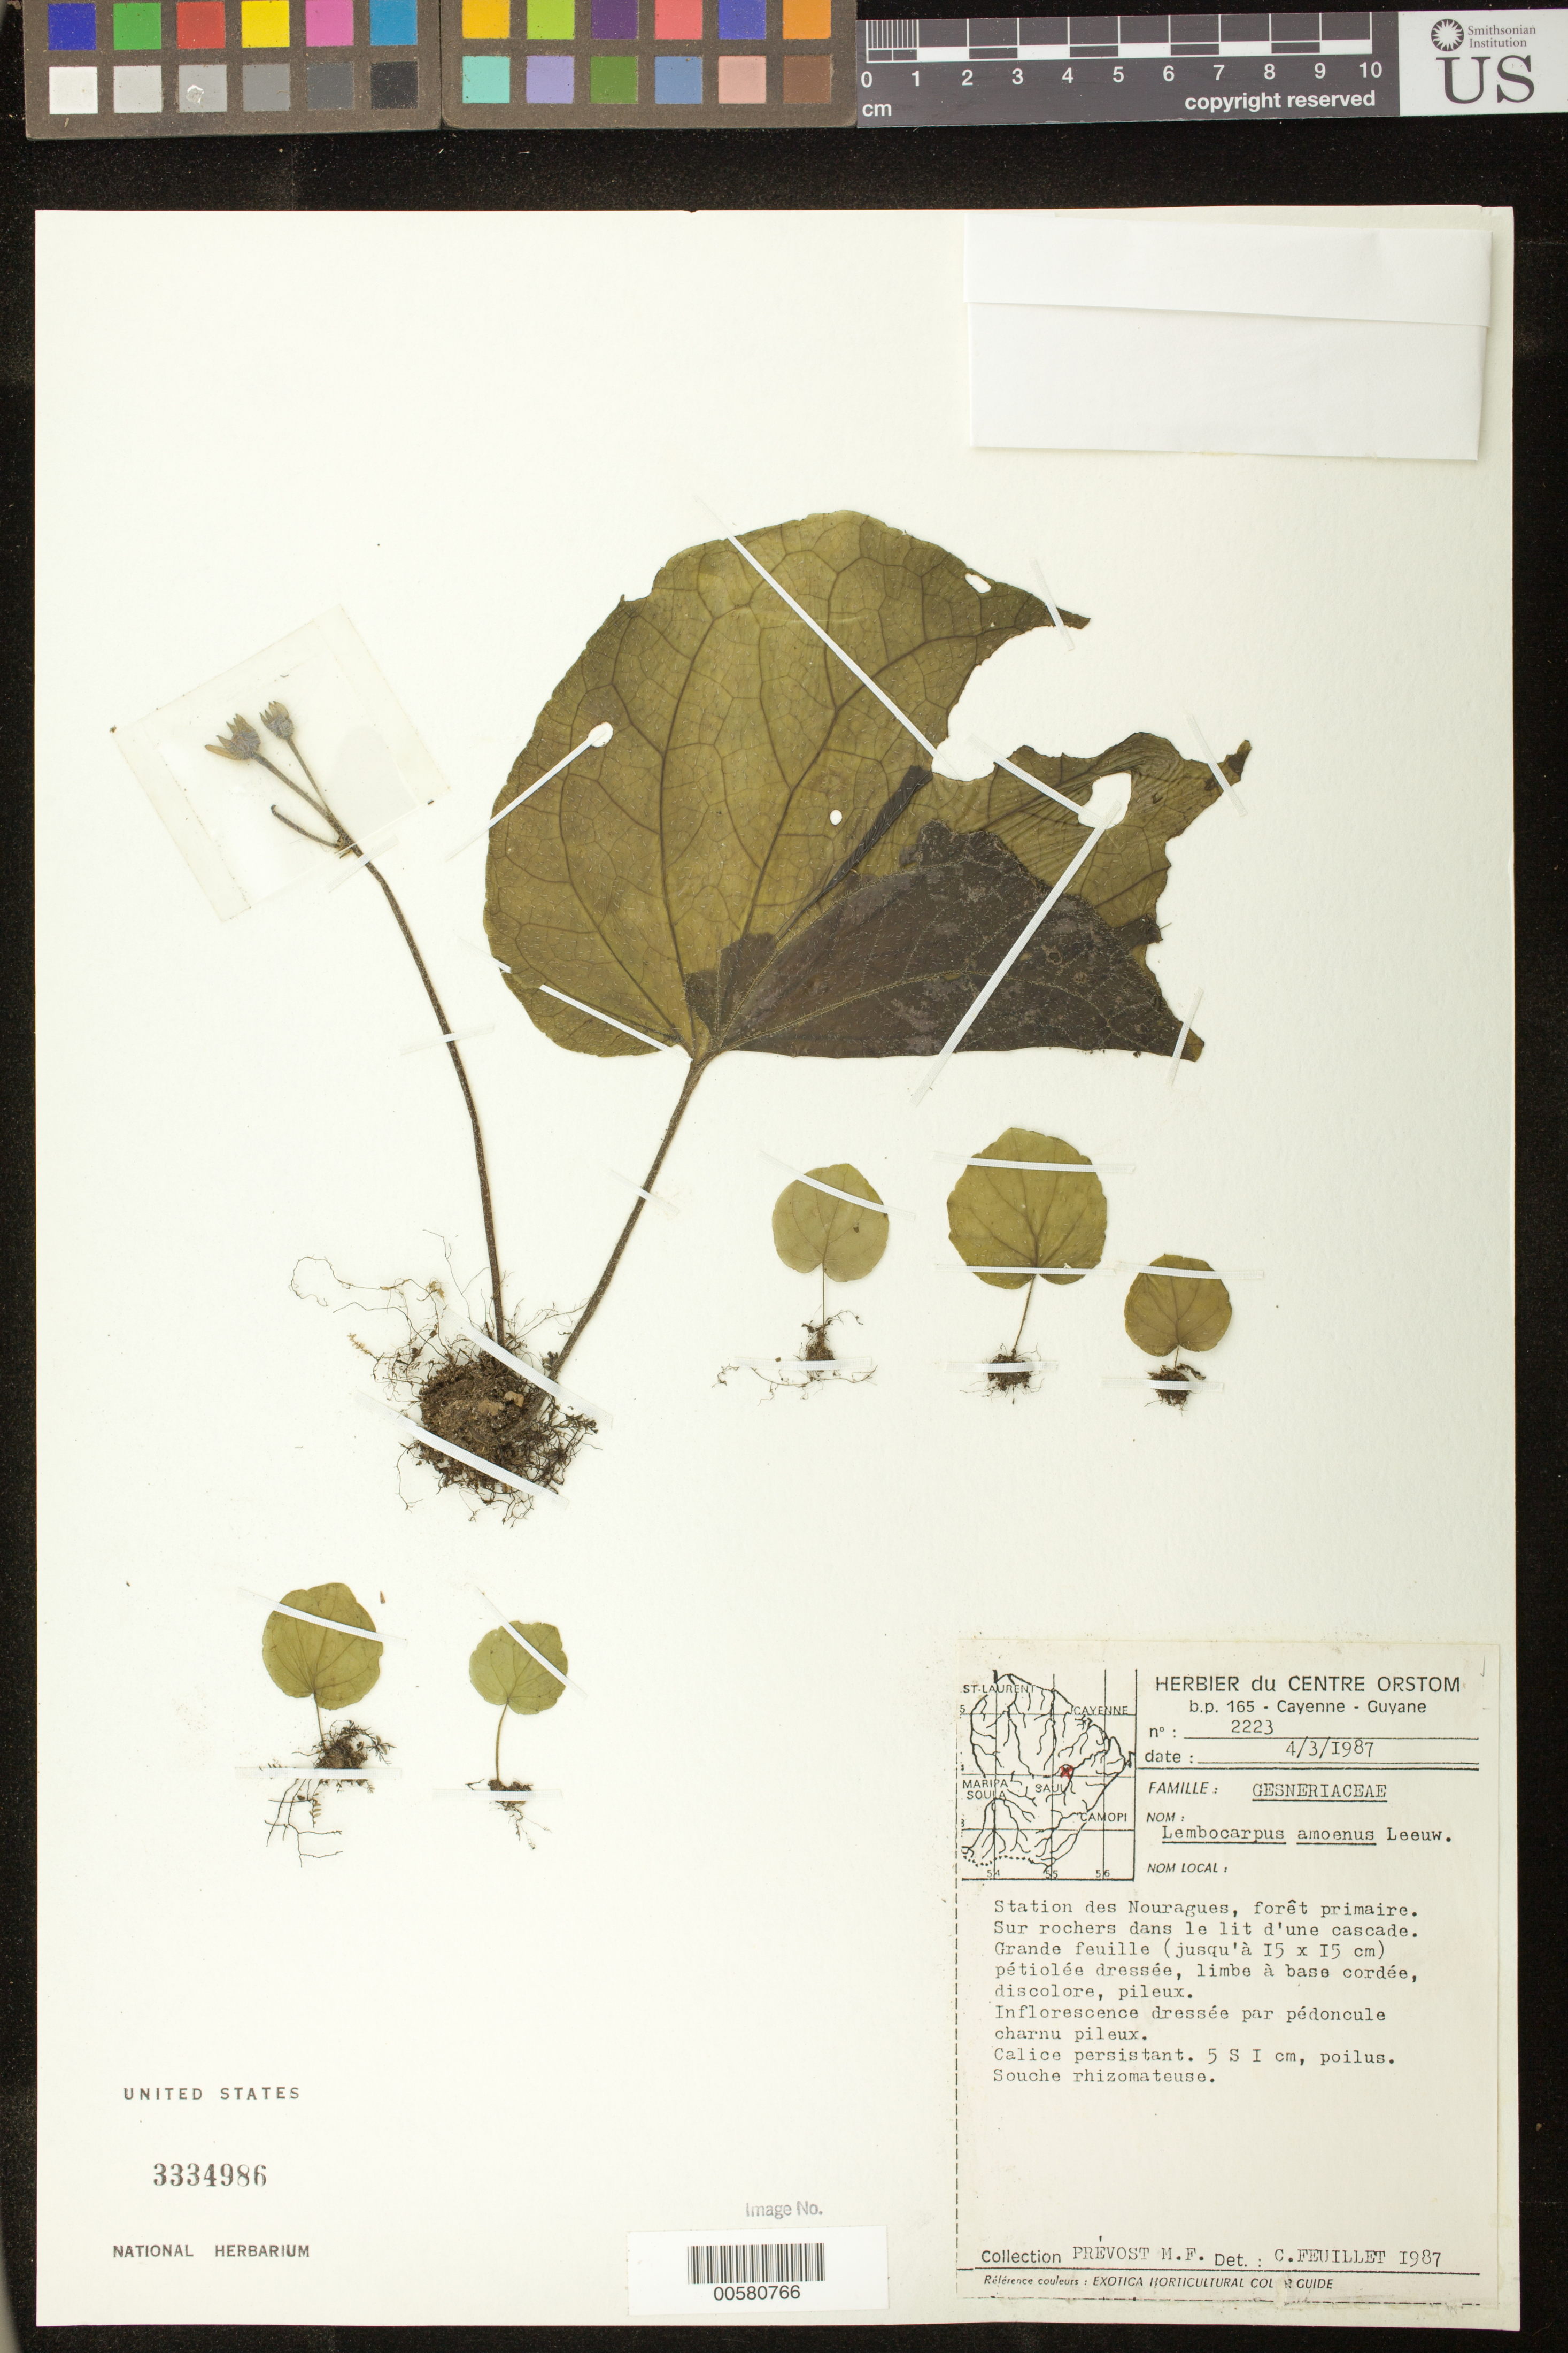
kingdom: Plantae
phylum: Tracheophyta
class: Magnoliopsida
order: Lamiales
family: Gesneriaceae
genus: Lembocarpus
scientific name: Lembocarpus amoenus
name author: Leeuwenb.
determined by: Skog, Laurence E.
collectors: M.-F. Prévost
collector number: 2223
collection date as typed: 04 Mar 1987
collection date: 1987-03-04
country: French Guiana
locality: Station des Nouragues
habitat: Forêt primaire; sur rochers dans le lit d'une cascade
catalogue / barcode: US 3334986